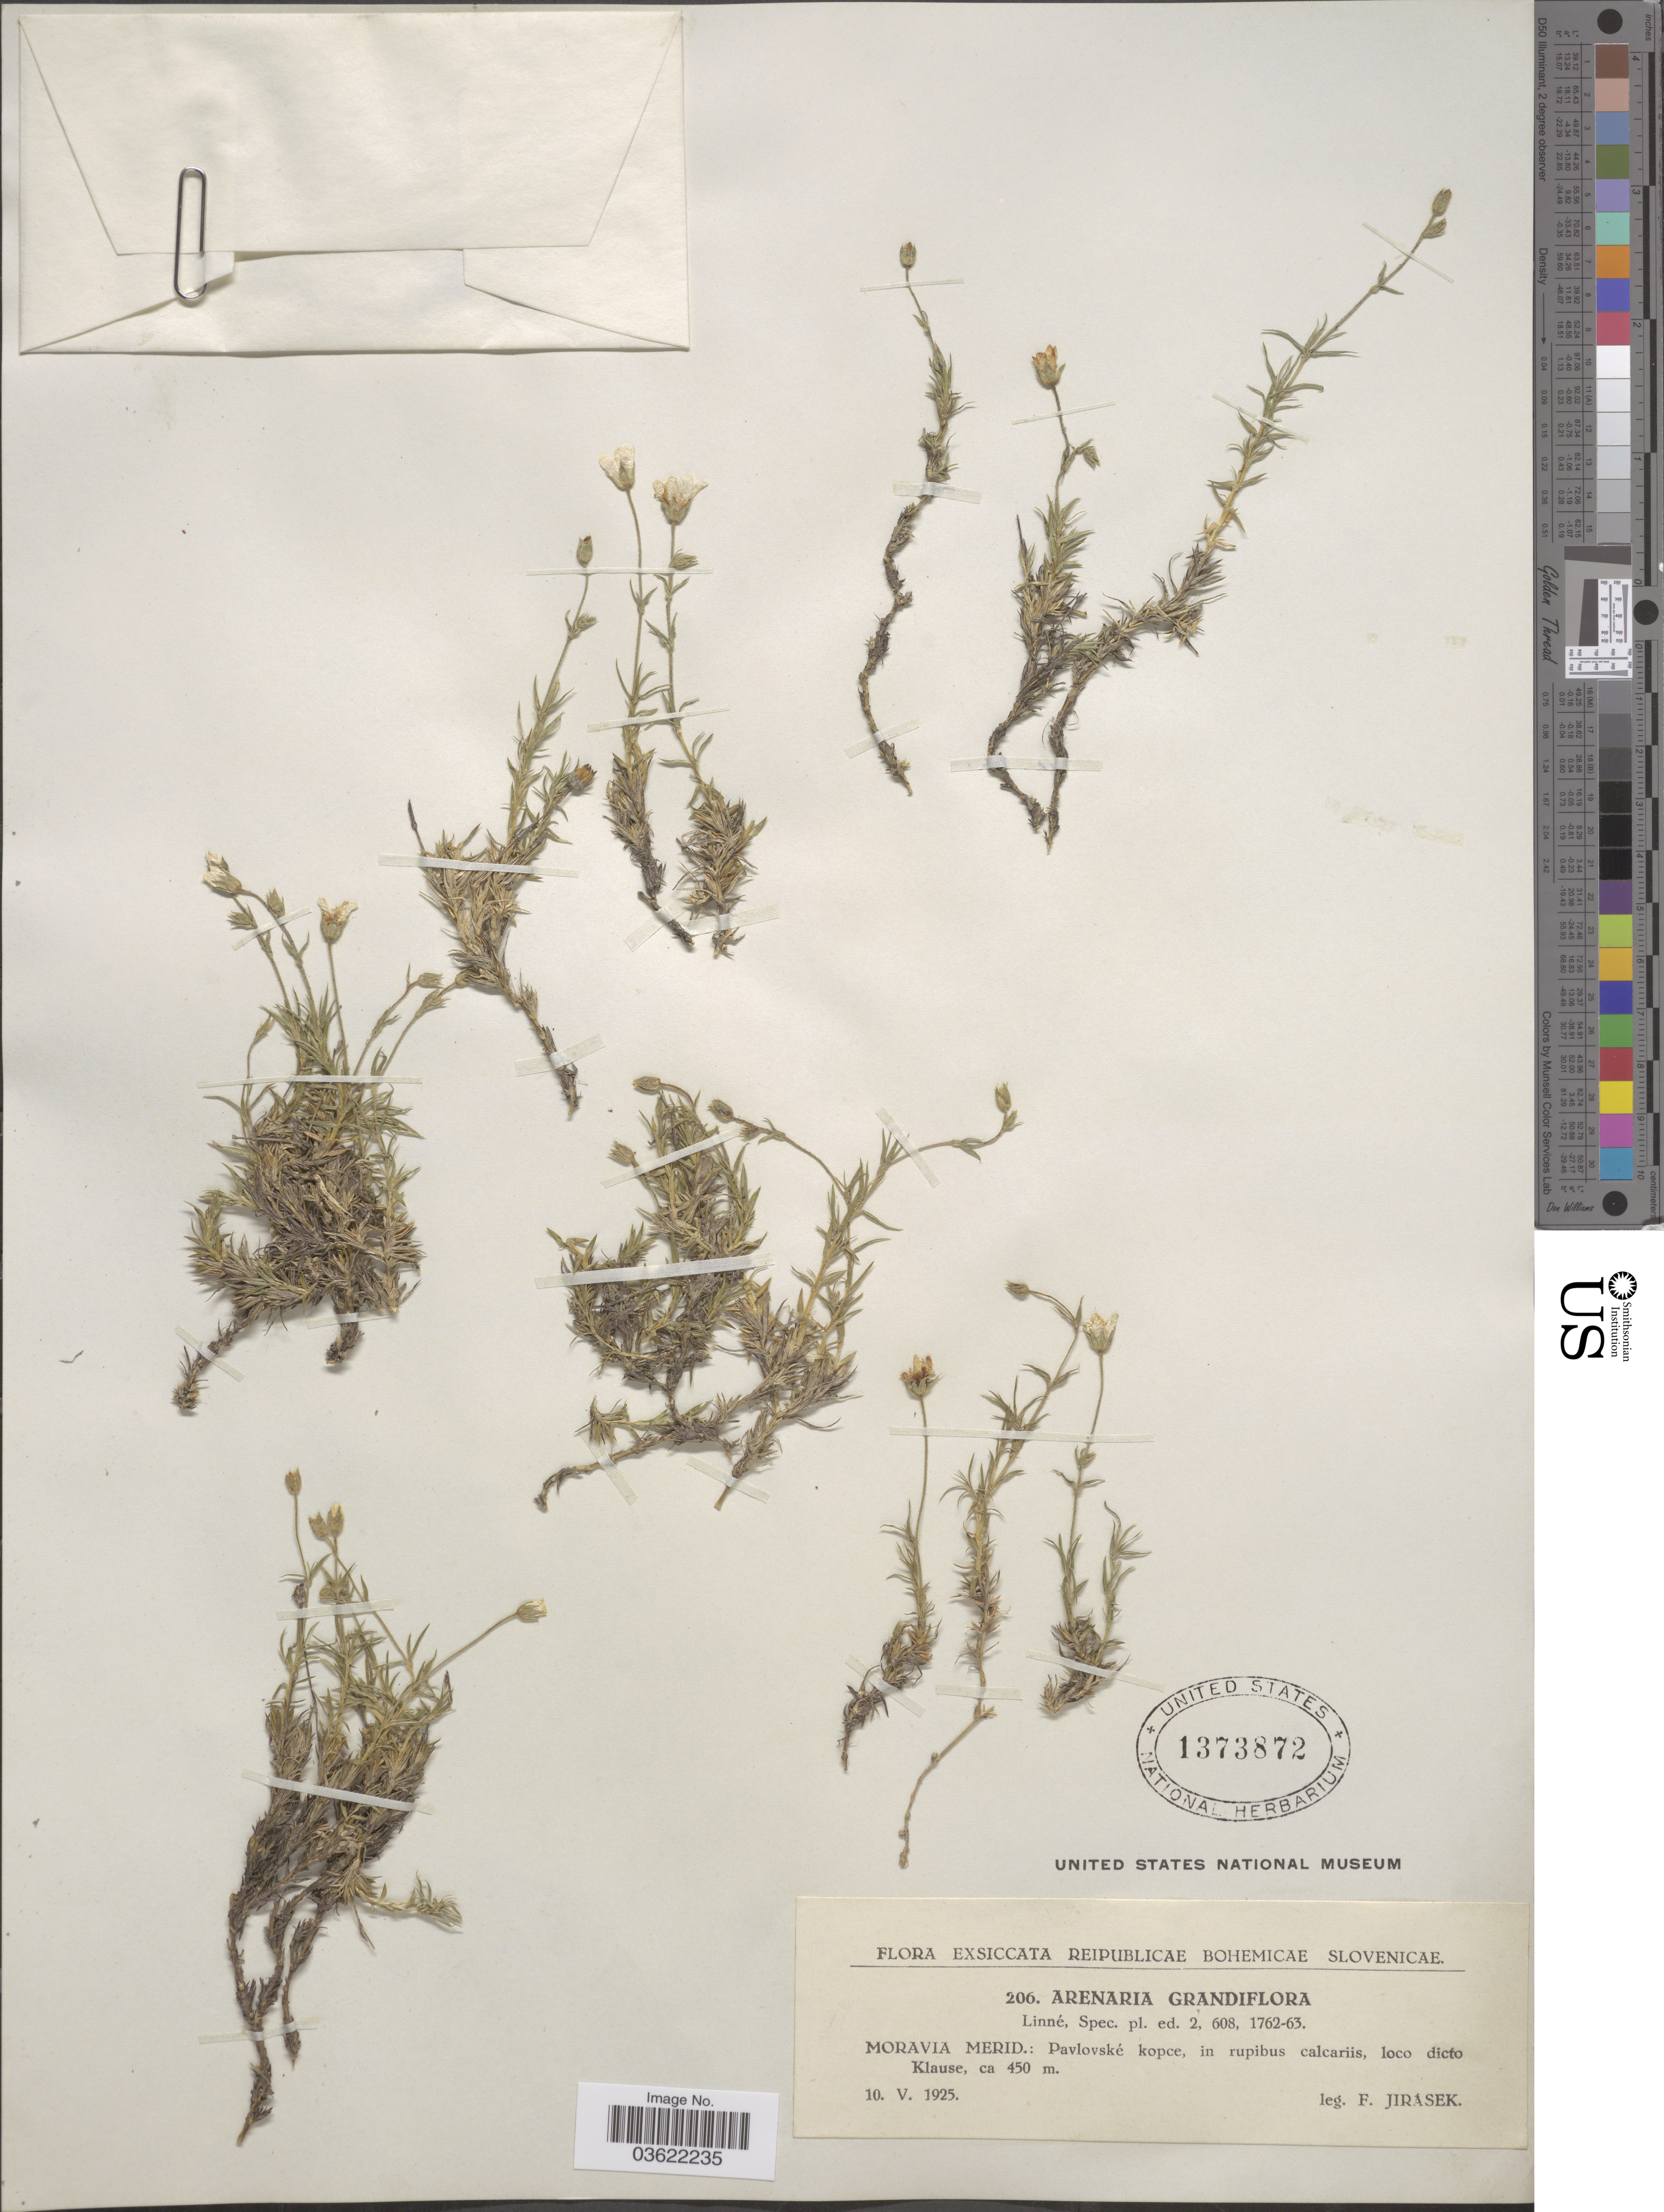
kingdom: Plantae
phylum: Tracheophyta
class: Magnoliopsida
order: Caryophyllales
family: Caryophyllaceae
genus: Arenaria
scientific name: Arenaria grandiflora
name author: L.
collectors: F. Jirasek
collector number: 206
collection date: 1925-05-10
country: Slovenia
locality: Reipublicae Bohemicae Slovenicae. Moravia merid.: Pavlovské kopce, in rupibus calcariis, loco dicto Klause.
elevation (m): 450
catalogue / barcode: US 1373872